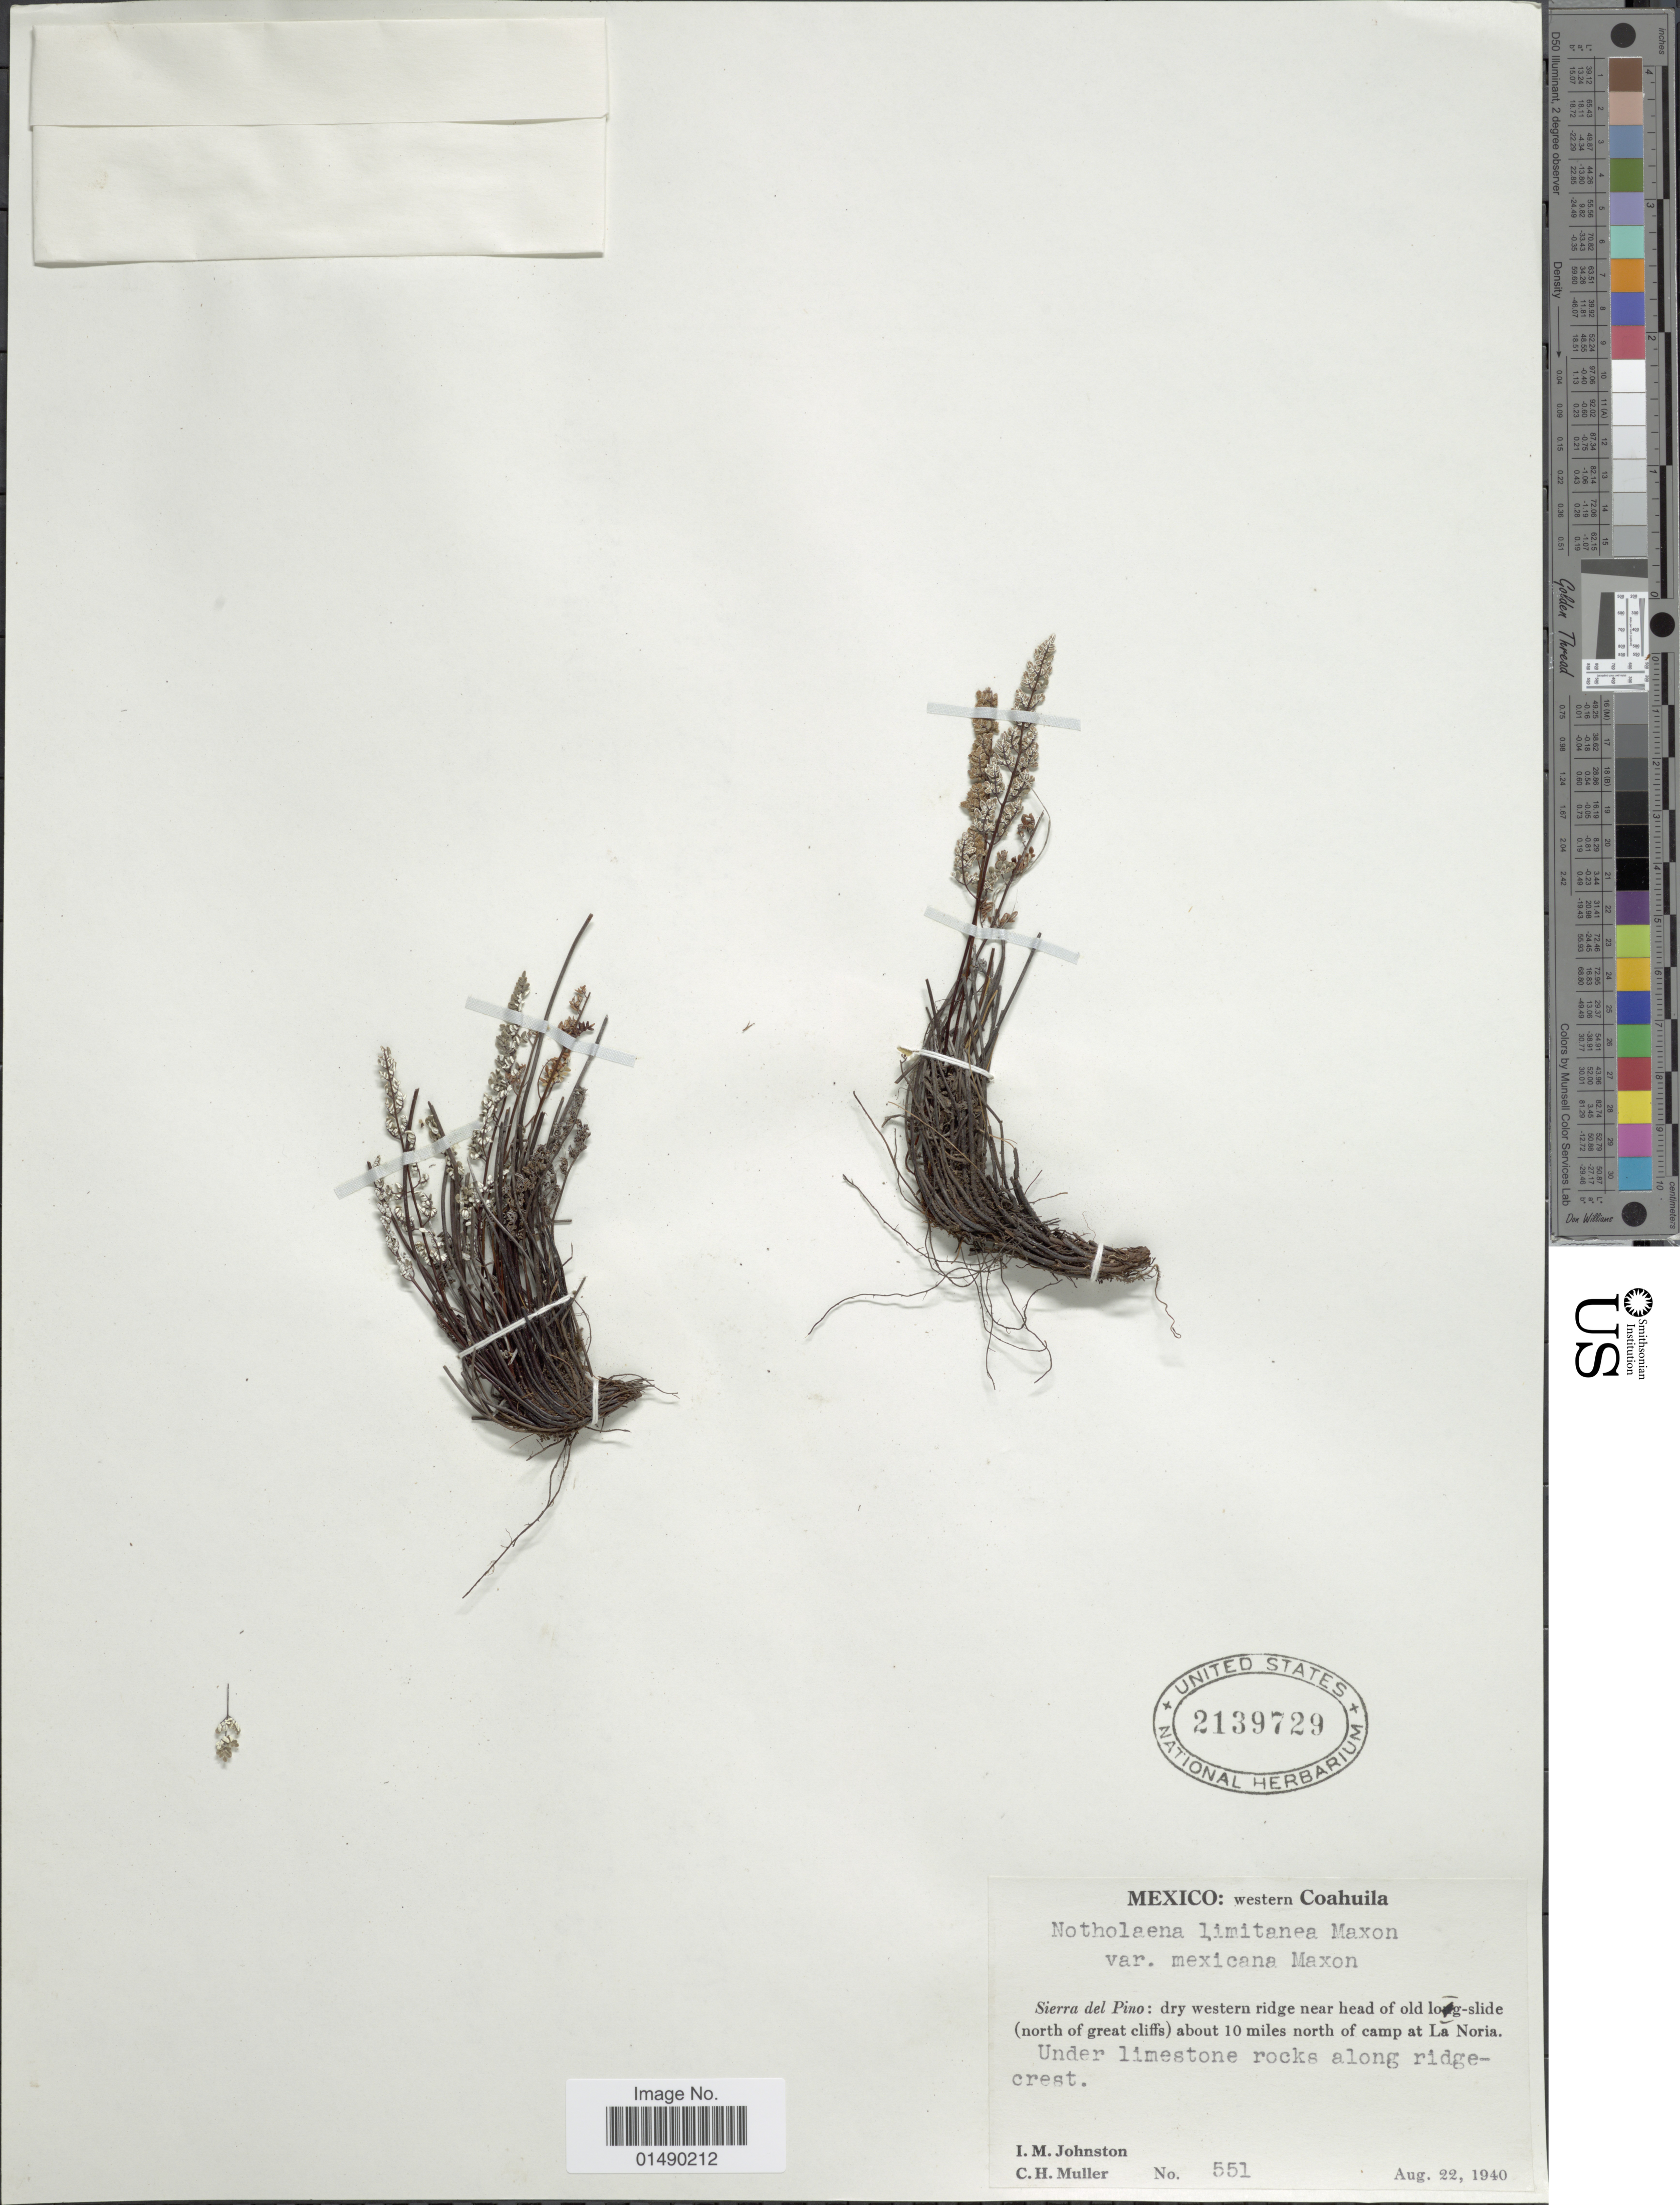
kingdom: Plantae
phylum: Tracheophyta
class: Polypodiopsida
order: Polypodiales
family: Pteridaceae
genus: Argyrochosma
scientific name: Argyrochosma limitanea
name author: (Maxon) Windham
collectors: I.M. Johnston & C. H. Müller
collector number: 551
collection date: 1940-08-22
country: Mexico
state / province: Coahuila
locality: Mexico, western Coahuila, Sierra del Pino: dry western ridge near head of old long slide (north of great cliffs) about 10 miles north of camp at La Noria.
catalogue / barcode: US 2139729